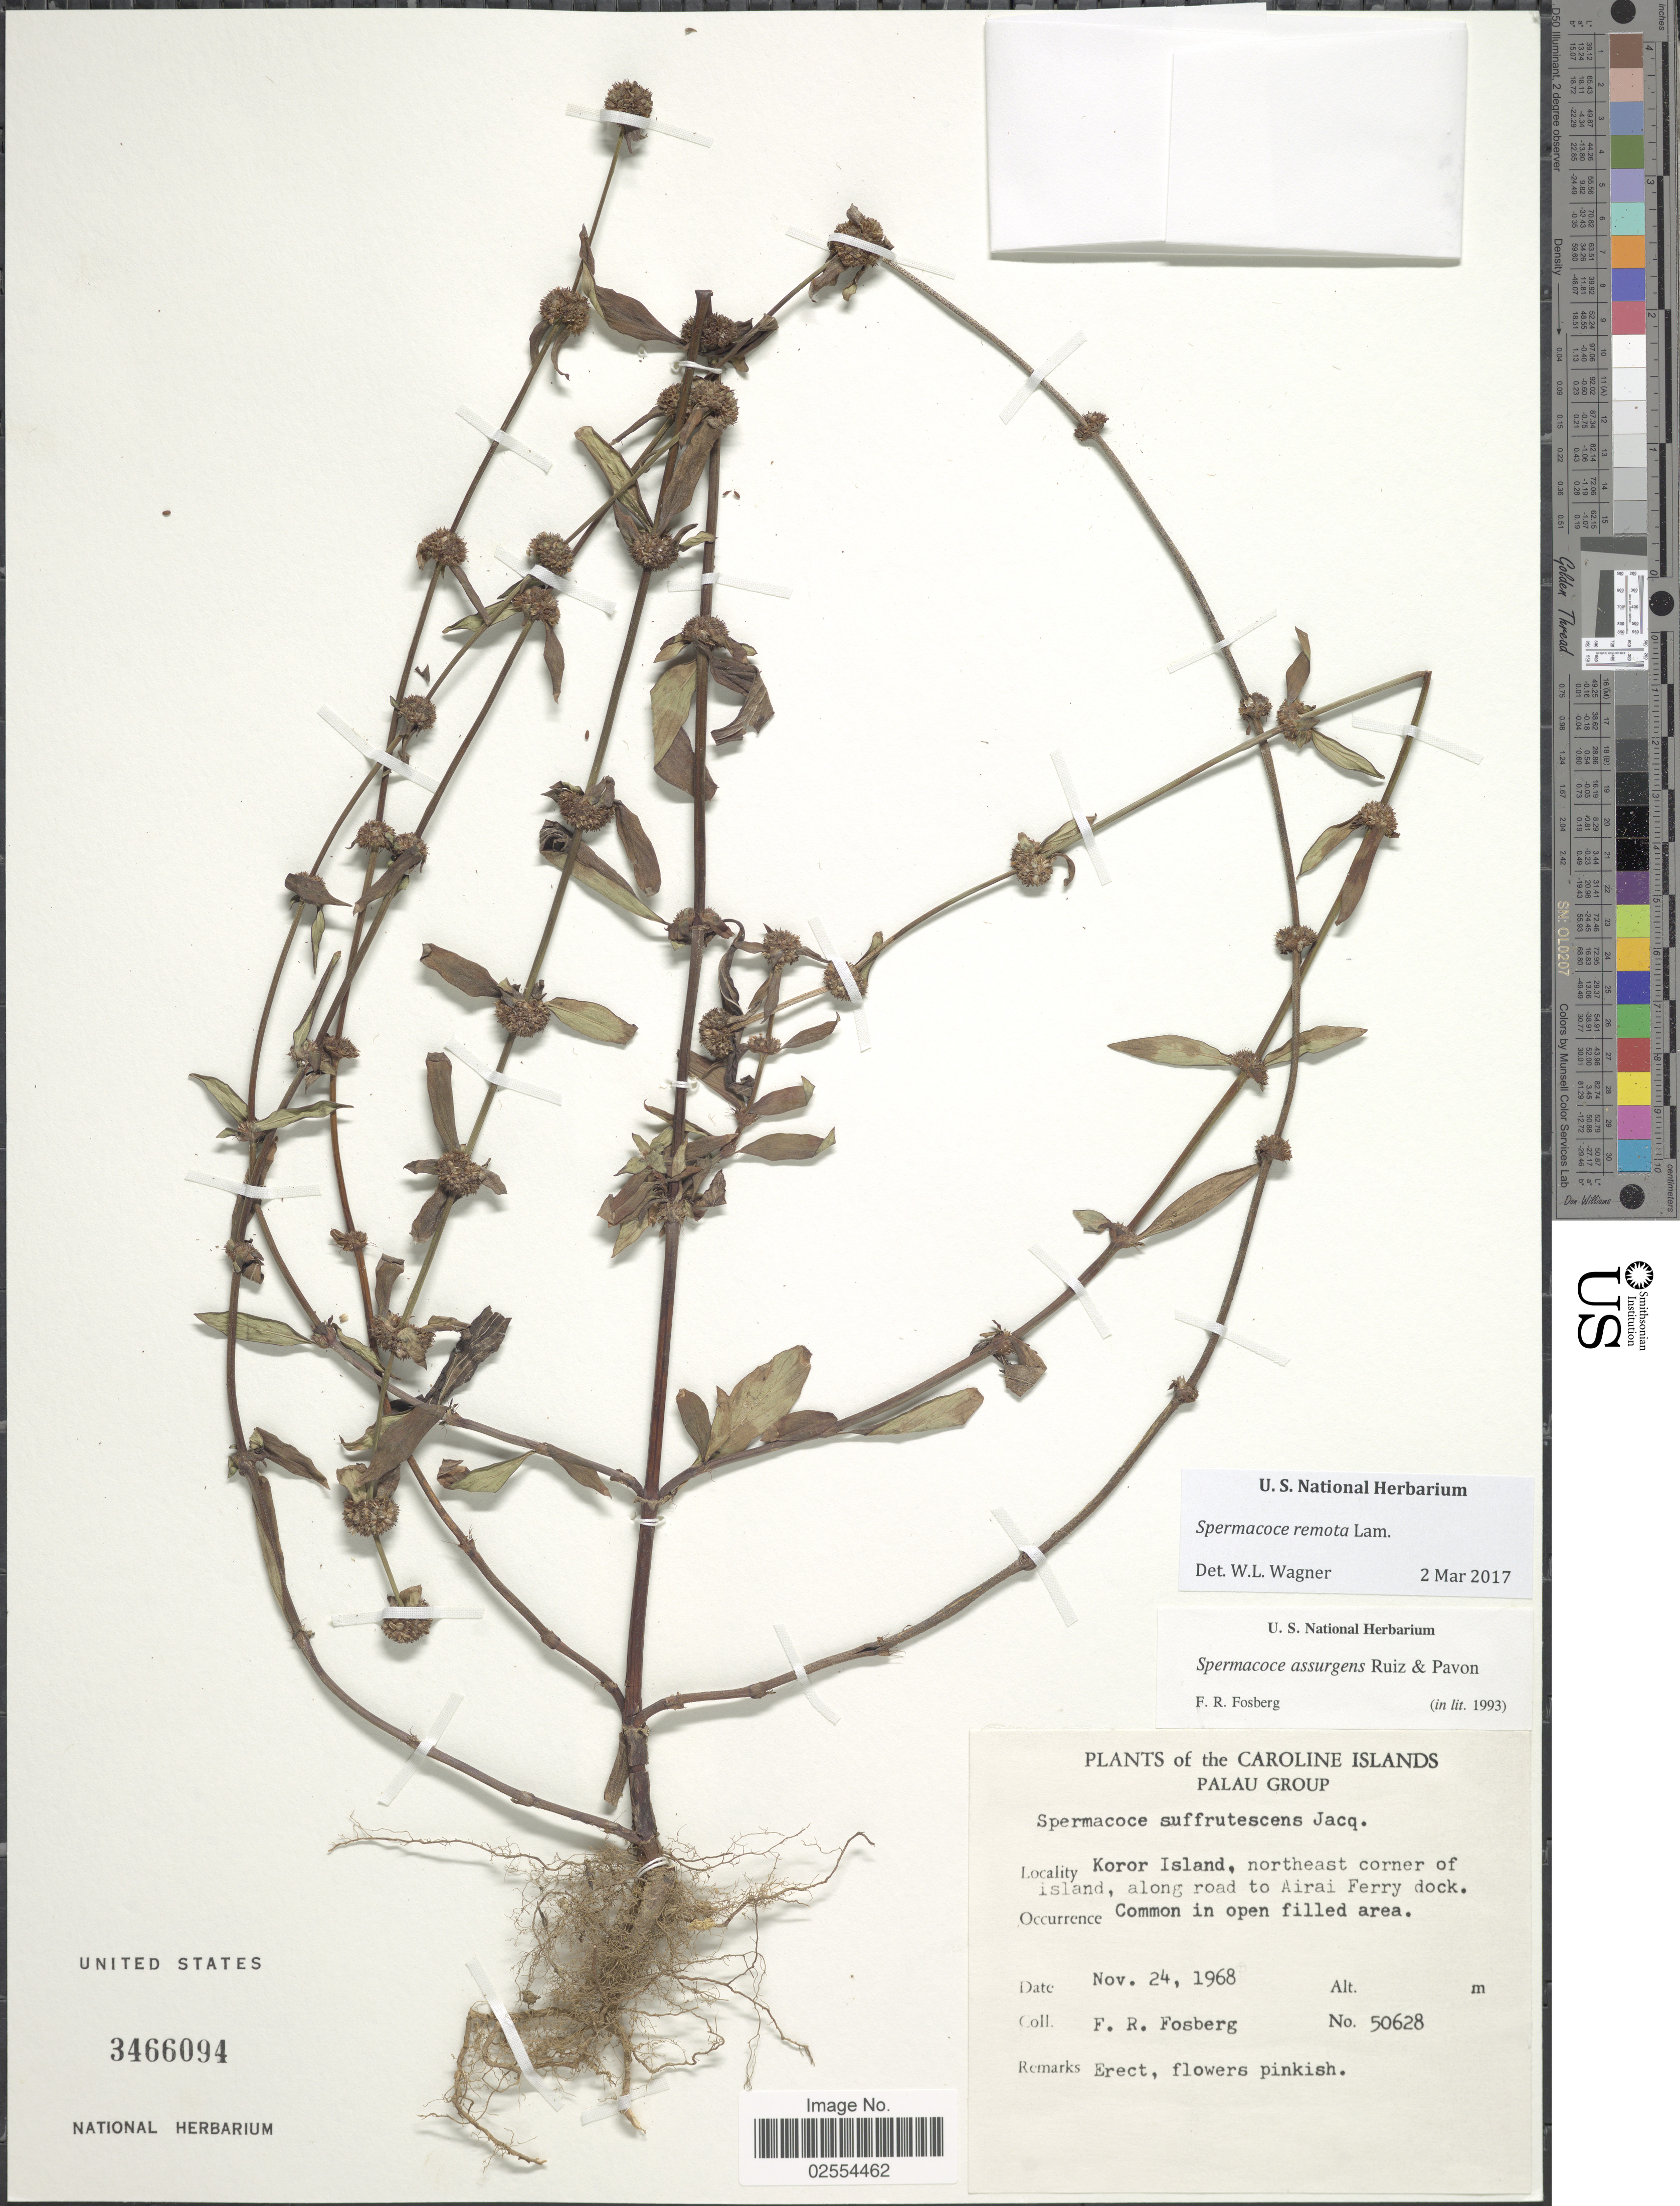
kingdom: Plantae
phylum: Tracheophyta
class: Magnoliopsida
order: Gentianales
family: Rubiaceae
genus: Spermacoce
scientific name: Spermacoce remota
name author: Lam.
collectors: F. R. Fosberg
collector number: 50628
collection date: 1968-11-24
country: Palau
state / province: Koror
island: Oreor [Koror]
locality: Caroline Islands, Palau Group, Koror Islands, northeast corner of island, along road to Airai Ferry dock, in open filled area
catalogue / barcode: US 3466094